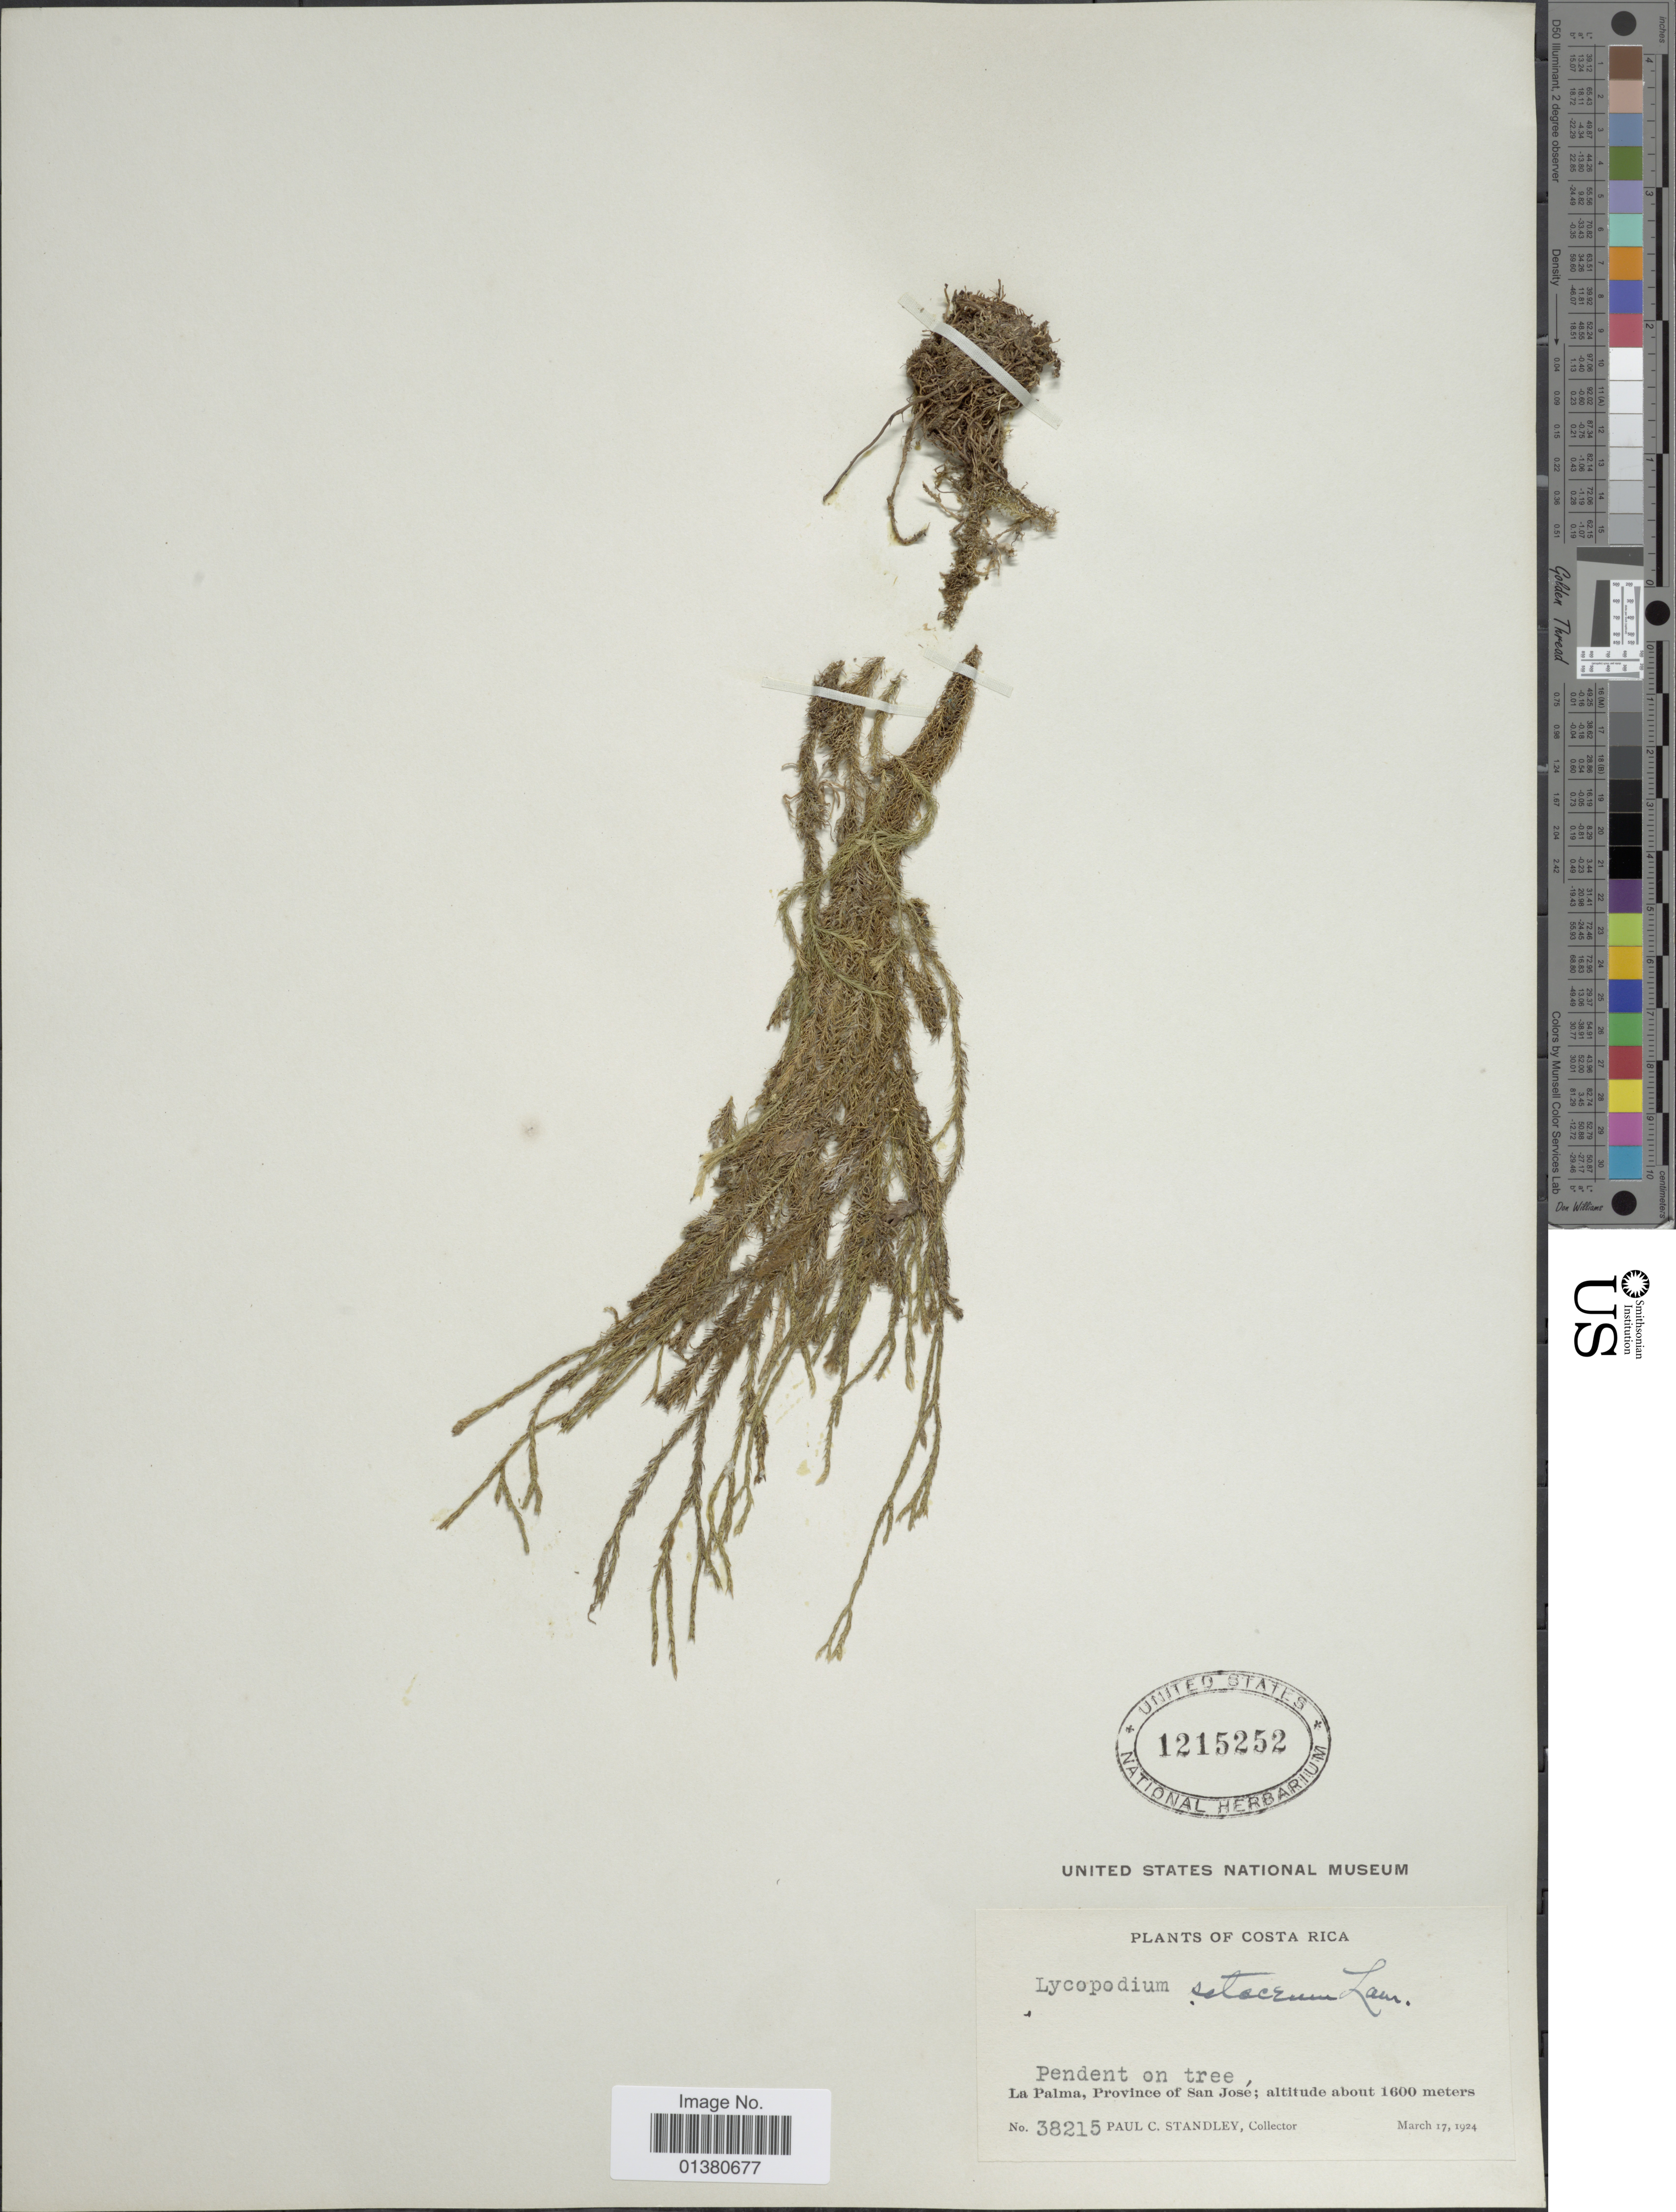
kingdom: Plantae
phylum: Tracheophyta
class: Lycopodiopsida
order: Lycopodiales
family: Lycopodiaceae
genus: Phlegmariurus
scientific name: Phlegmariurus curvifolius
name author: (Kunze) B. Øllg.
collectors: P. C. Standley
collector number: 38215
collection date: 1924-03-17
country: Costa Rica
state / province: San José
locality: La Palma, province of an José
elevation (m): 1600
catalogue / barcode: US 1215252